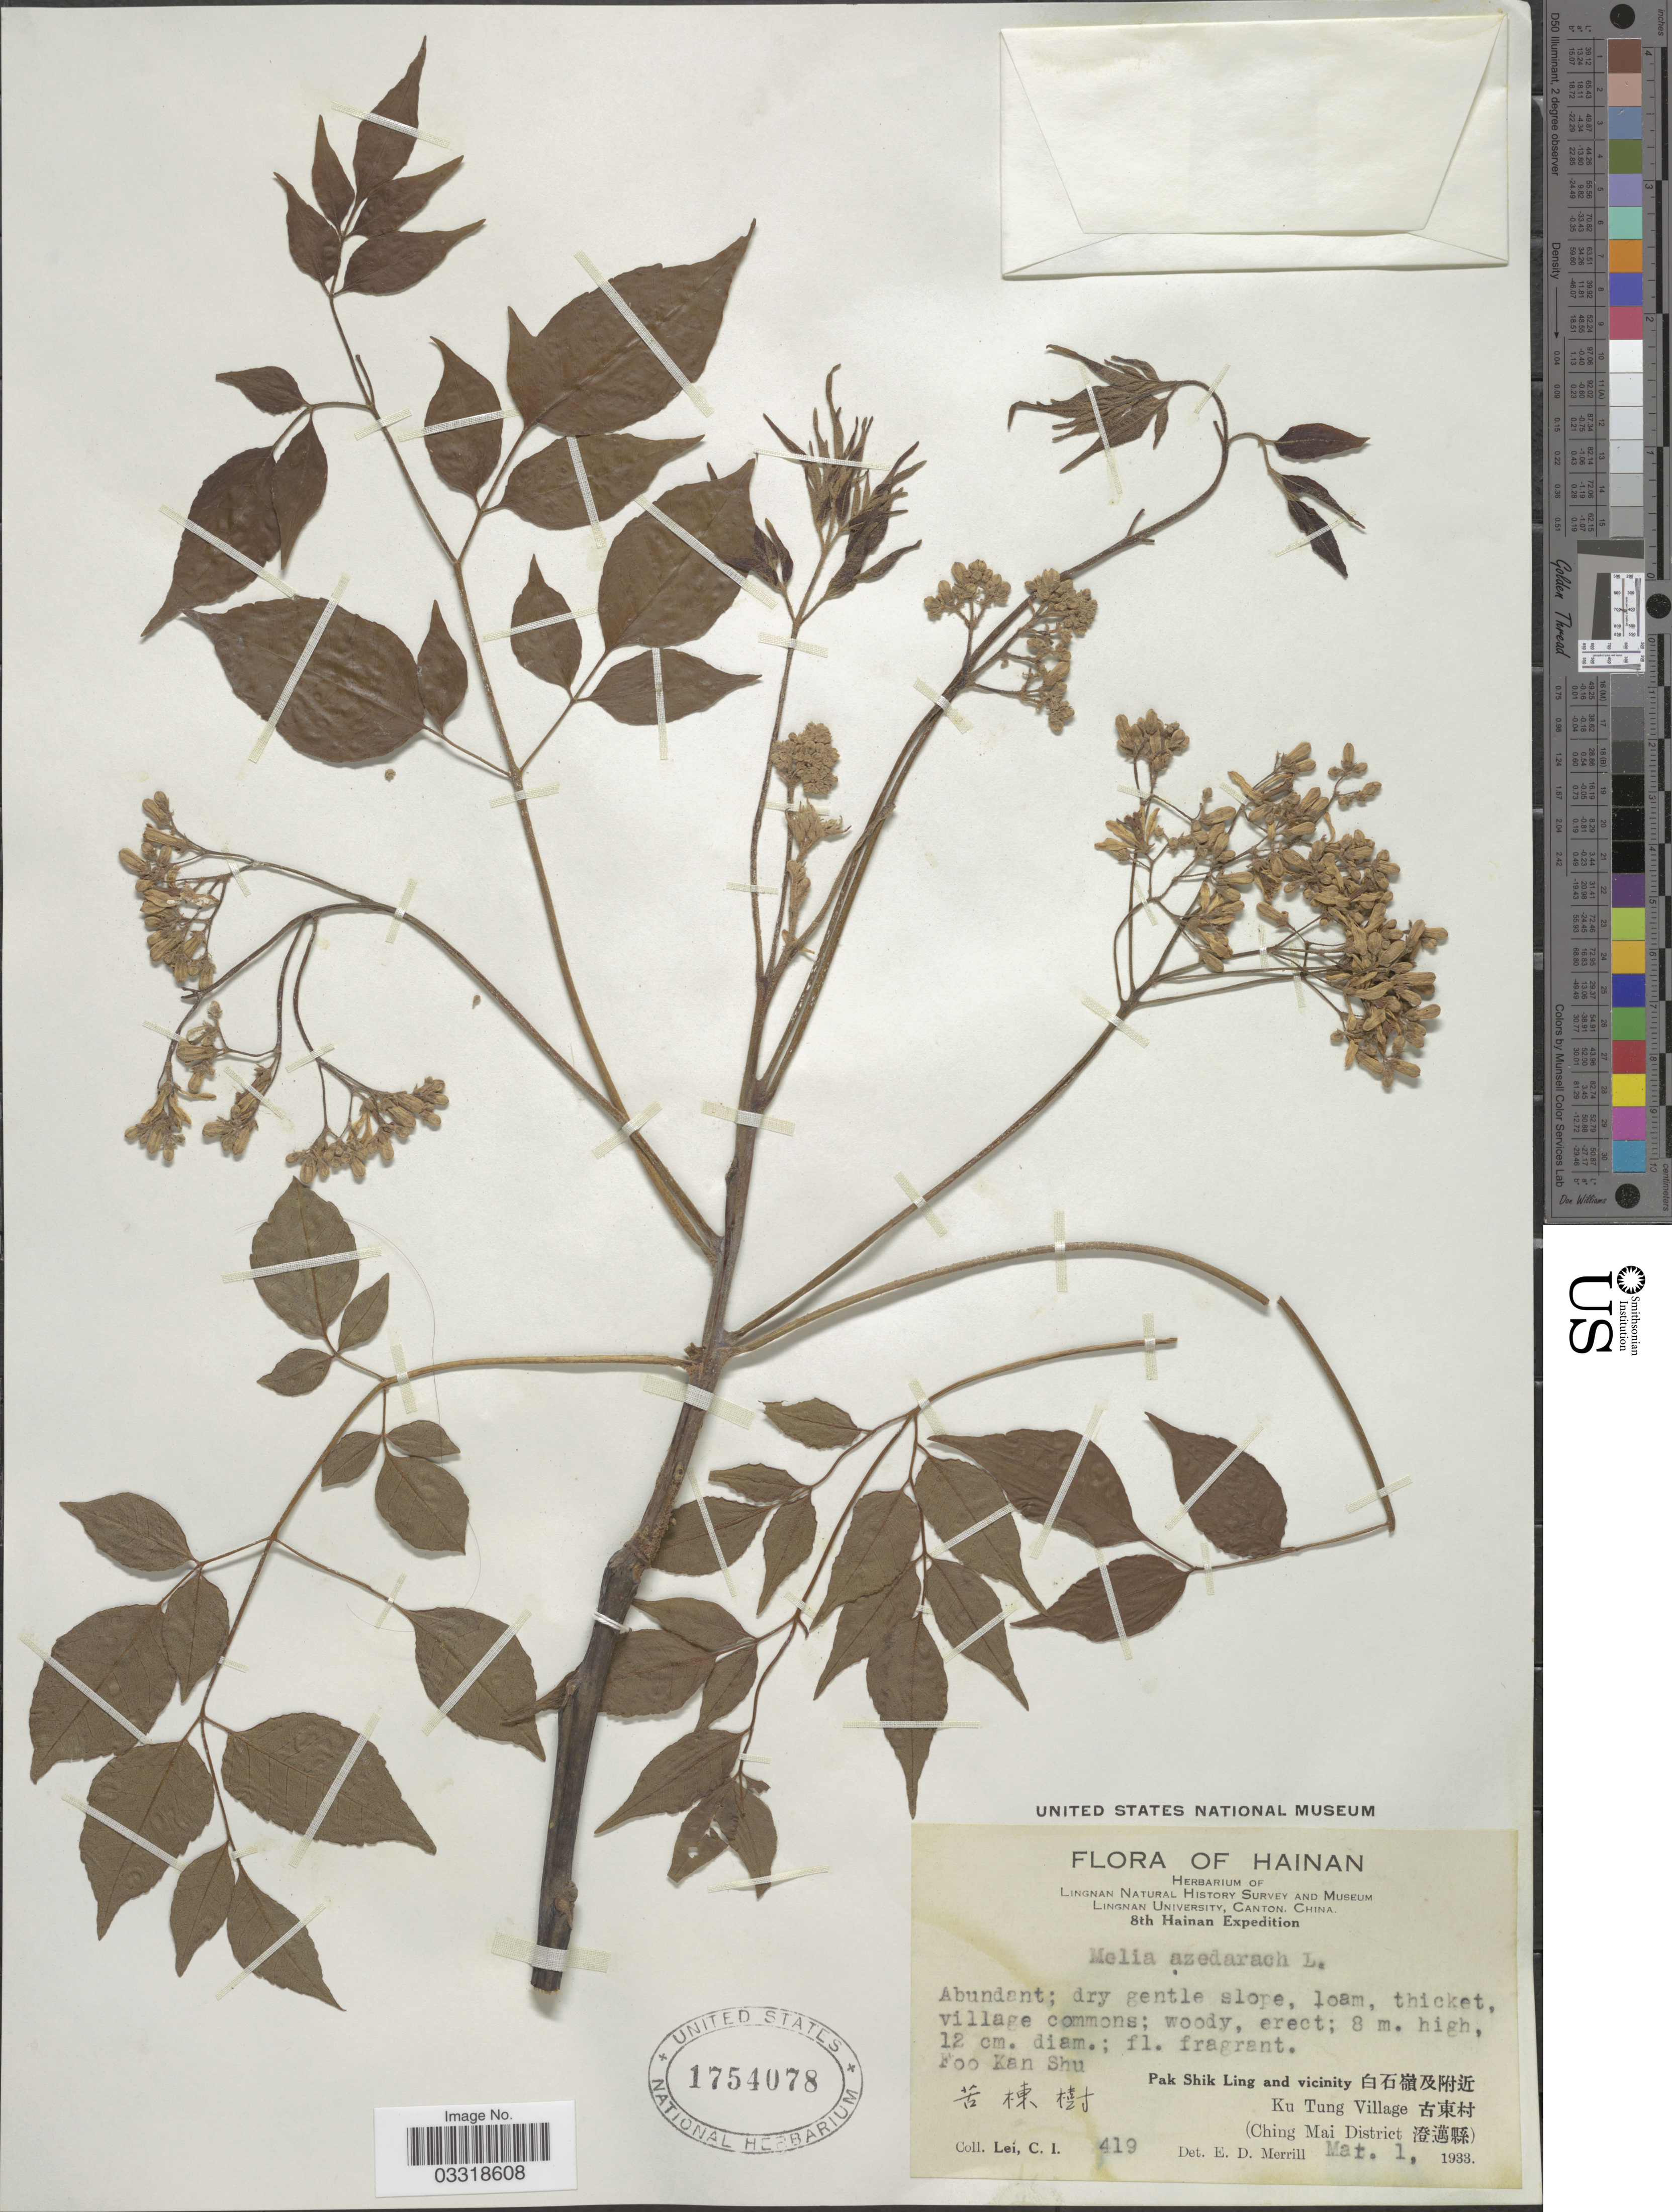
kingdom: Plantae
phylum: Tracheophyta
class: Magnoliopsida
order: Sapindales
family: Meliaceae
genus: Melia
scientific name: Melia azedarach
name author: L.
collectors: C. I. Lei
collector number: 419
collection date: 1933-03-01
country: China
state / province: Hainan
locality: Foo Kan Shu. X. Pak Shik Ling and vicinity X. Ku Tung Village X. (Ching Mai District X).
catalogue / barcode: US 1754078